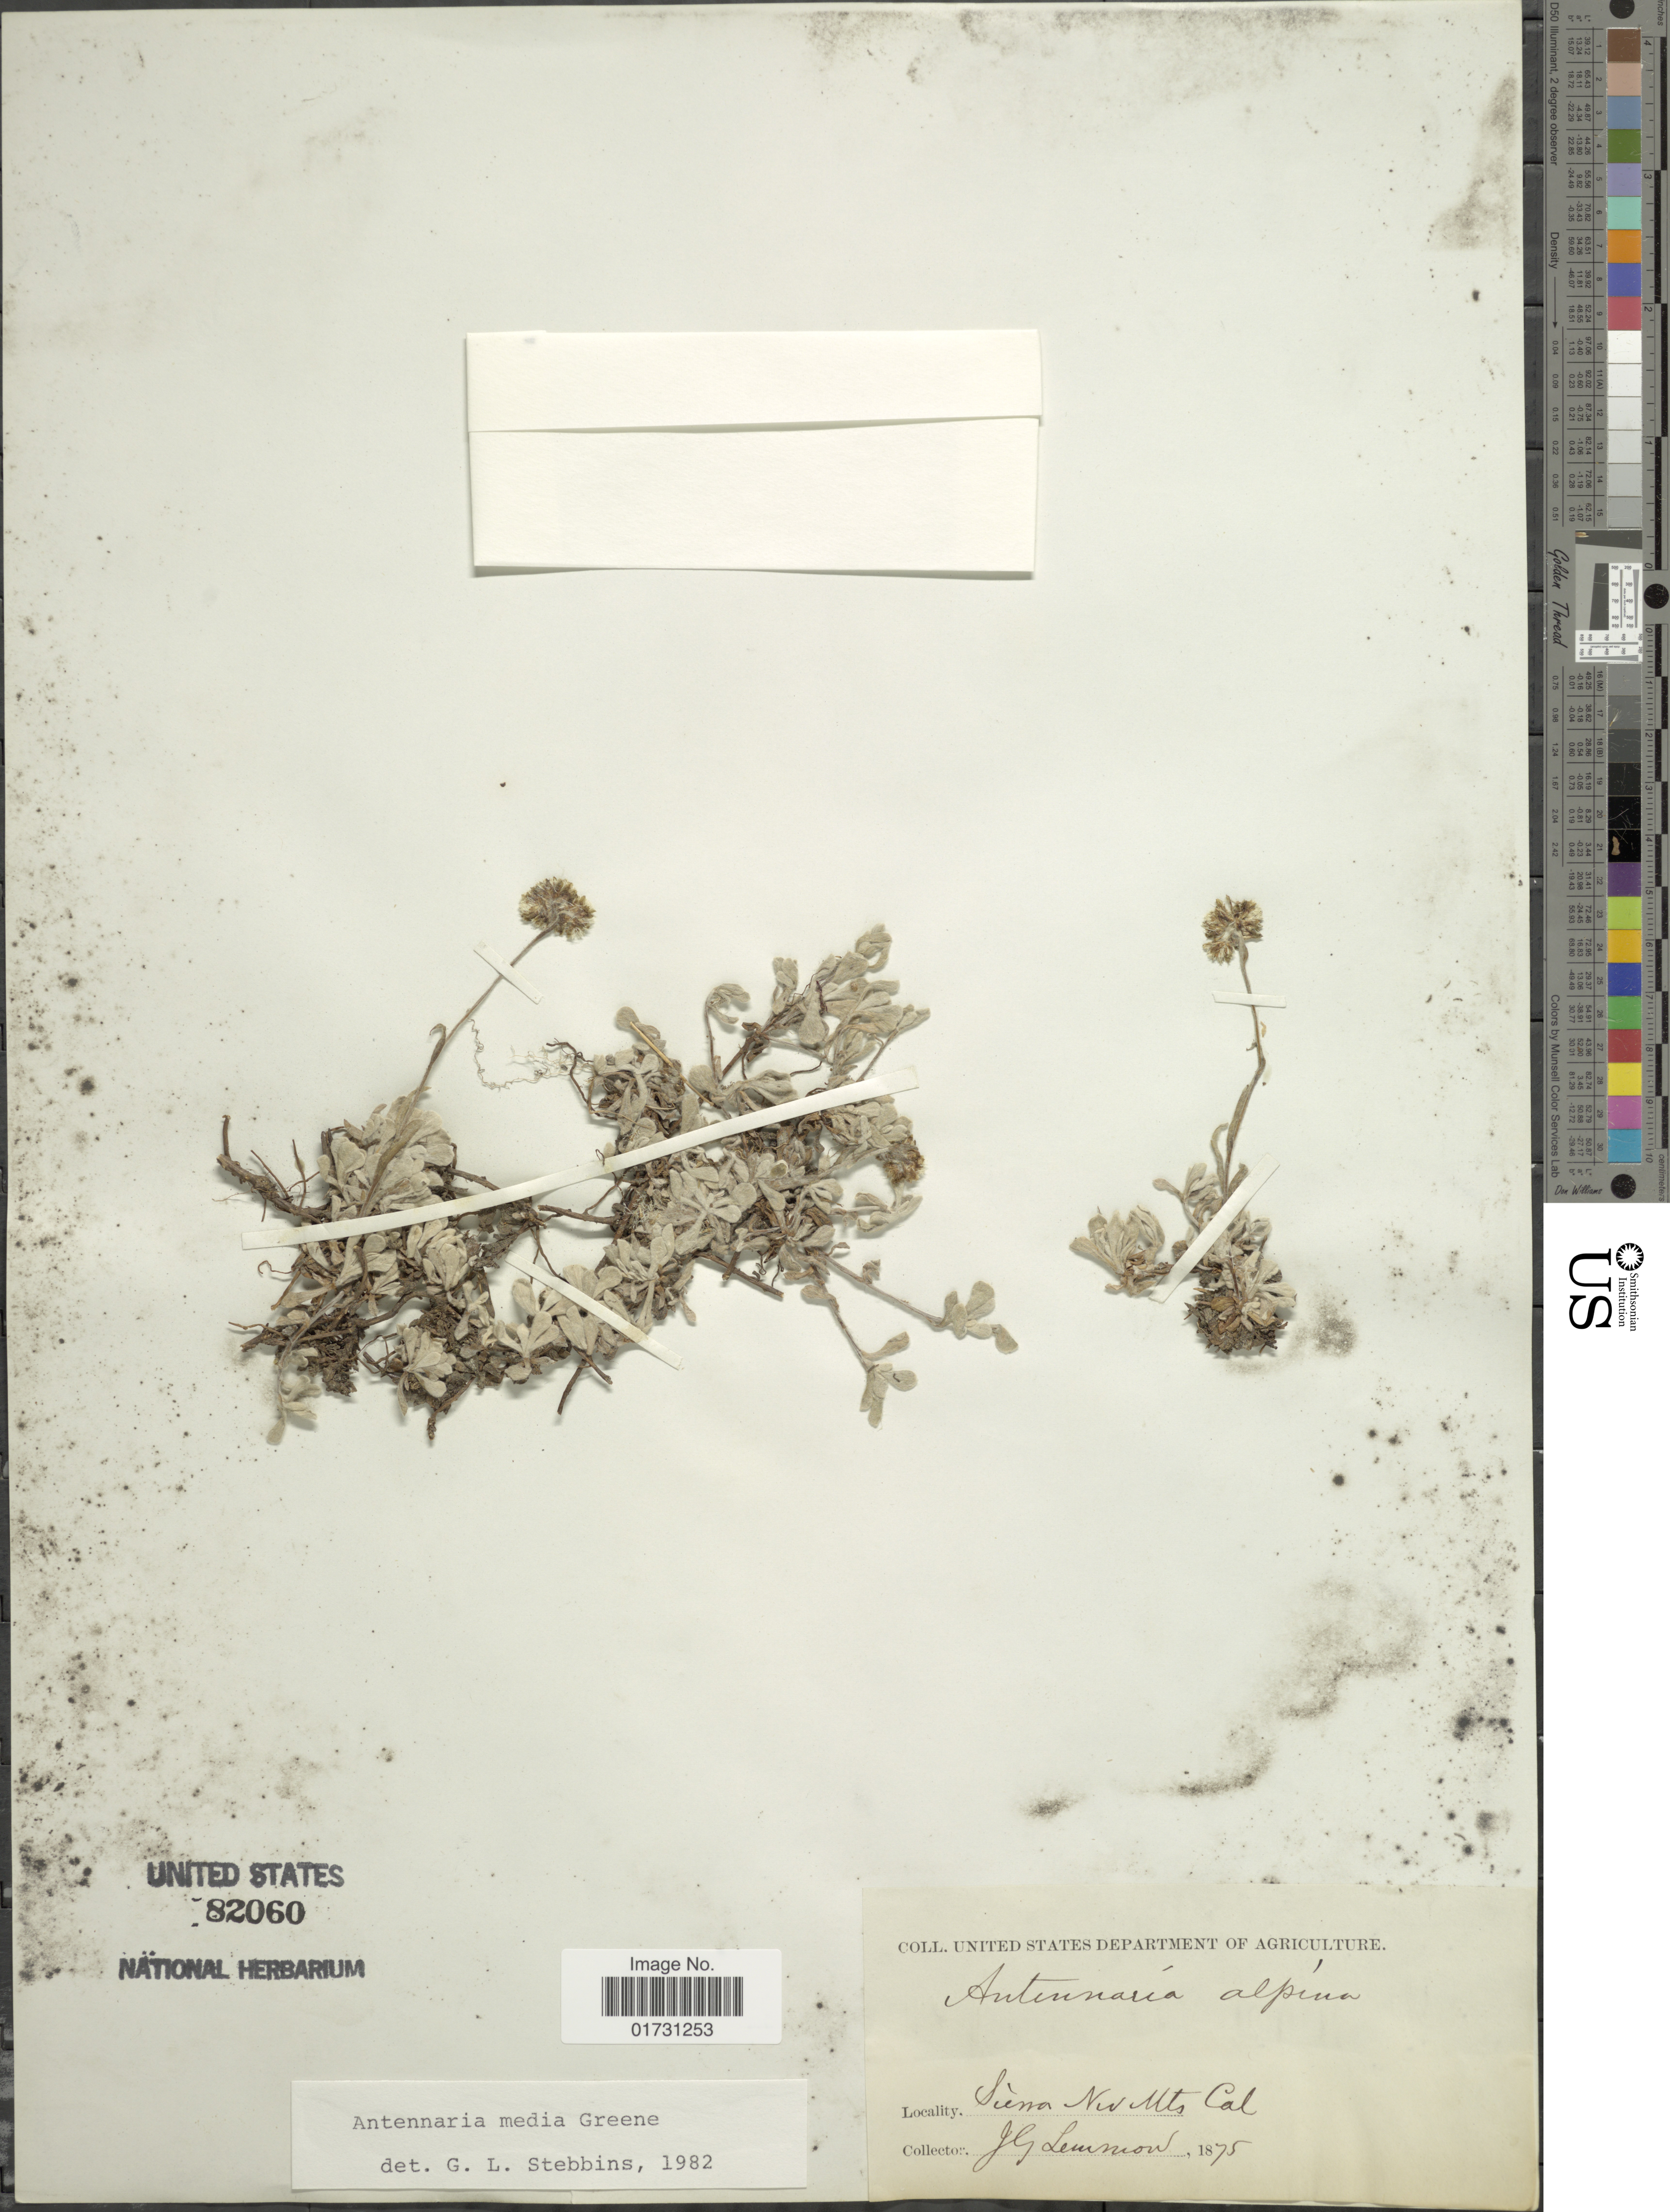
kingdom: Plantae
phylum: Tracheophyta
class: Magnoliopsida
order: Asterales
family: Asteraceae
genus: Antennaria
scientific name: Antennaria media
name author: Greene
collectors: J. Lemmon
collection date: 1875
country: United States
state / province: California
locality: Sierra Nev. Mts.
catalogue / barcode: US 82060